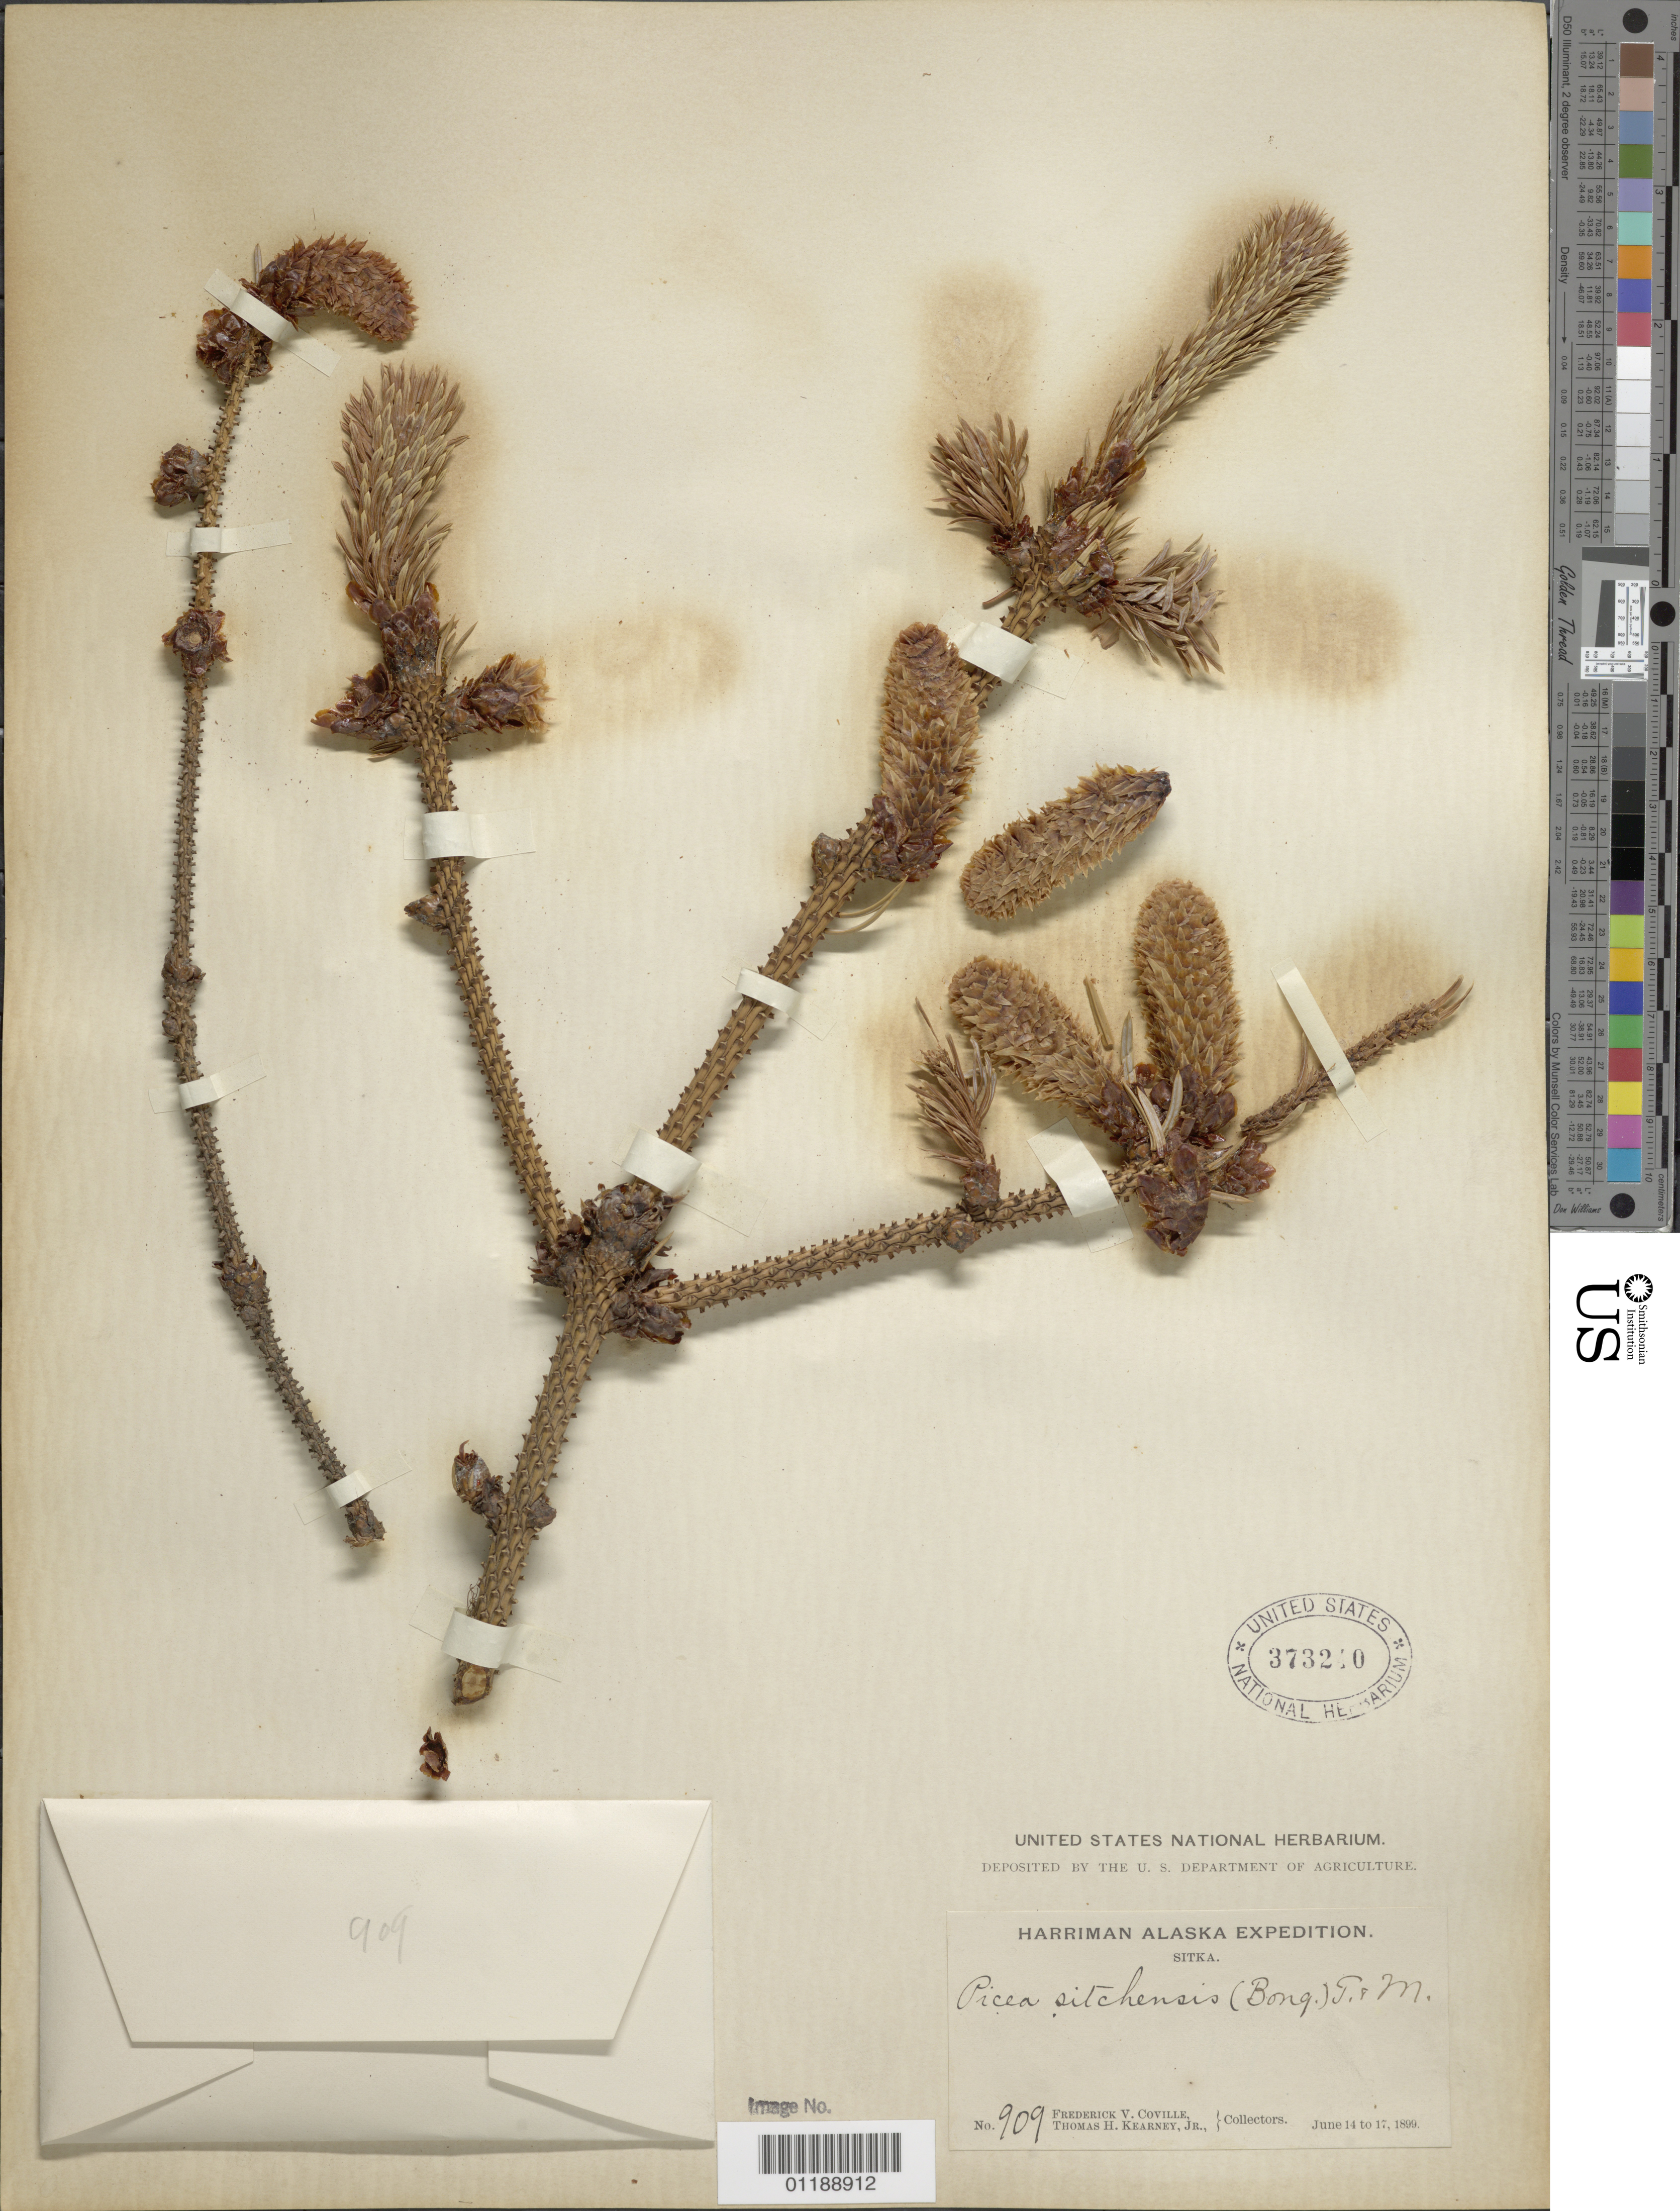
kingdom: Plantae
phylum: Tracheophyta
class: Pinopsida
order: Pinales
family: Pinaceae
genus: Picea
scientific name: Picea sitchensis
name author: (Bong.) Carrière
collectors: F. V. Coville & T. H. Kearney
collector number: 909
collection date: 1899-06-14/1899-06-17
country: United States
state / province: Alaska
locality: Sitka.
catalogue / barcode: US 373240